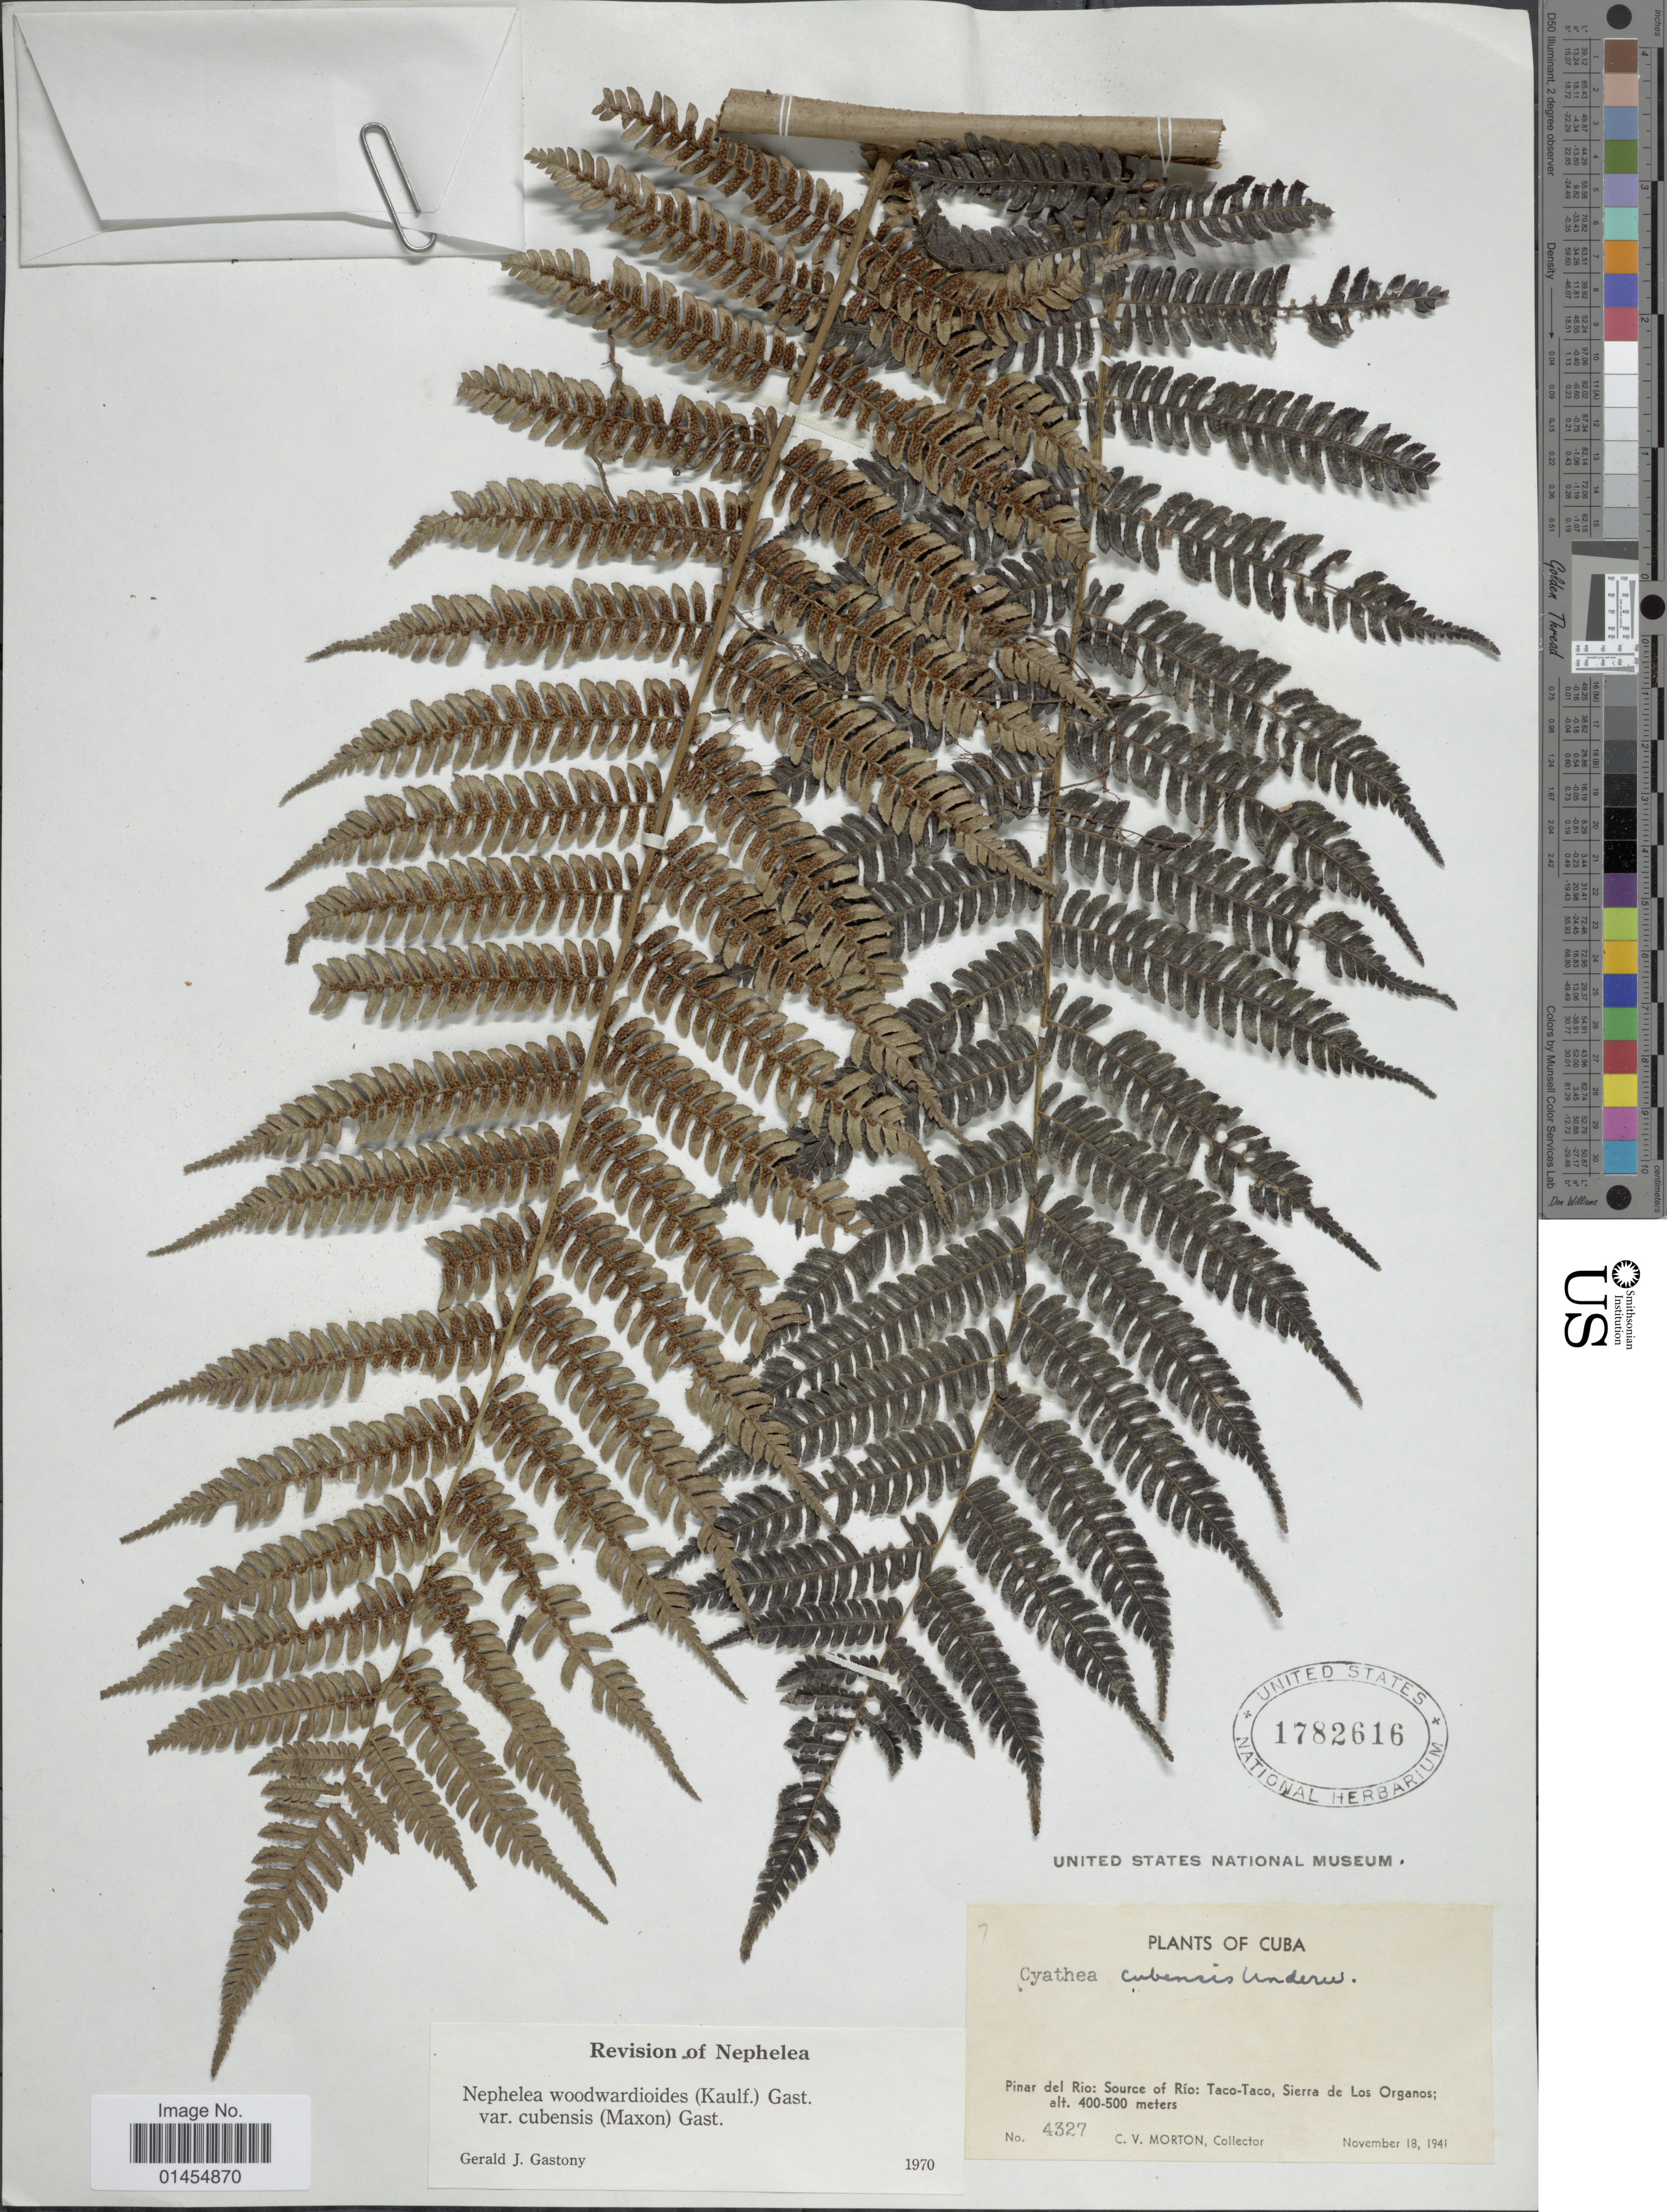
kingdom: Plantae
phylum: Tracheophyta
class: Polypodiopsida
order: Cyatheales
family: Cyatheaceae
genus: Alsophila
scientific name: Alsophila woodwardioides var. cubensis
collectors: C. V. Morton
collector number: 4327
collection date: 1941-11-18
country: Cuba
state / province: Pinar del Río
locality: Source of Río: Taco-Taco, Sierra de Los Organos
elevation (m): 400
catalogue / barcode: US 1782616